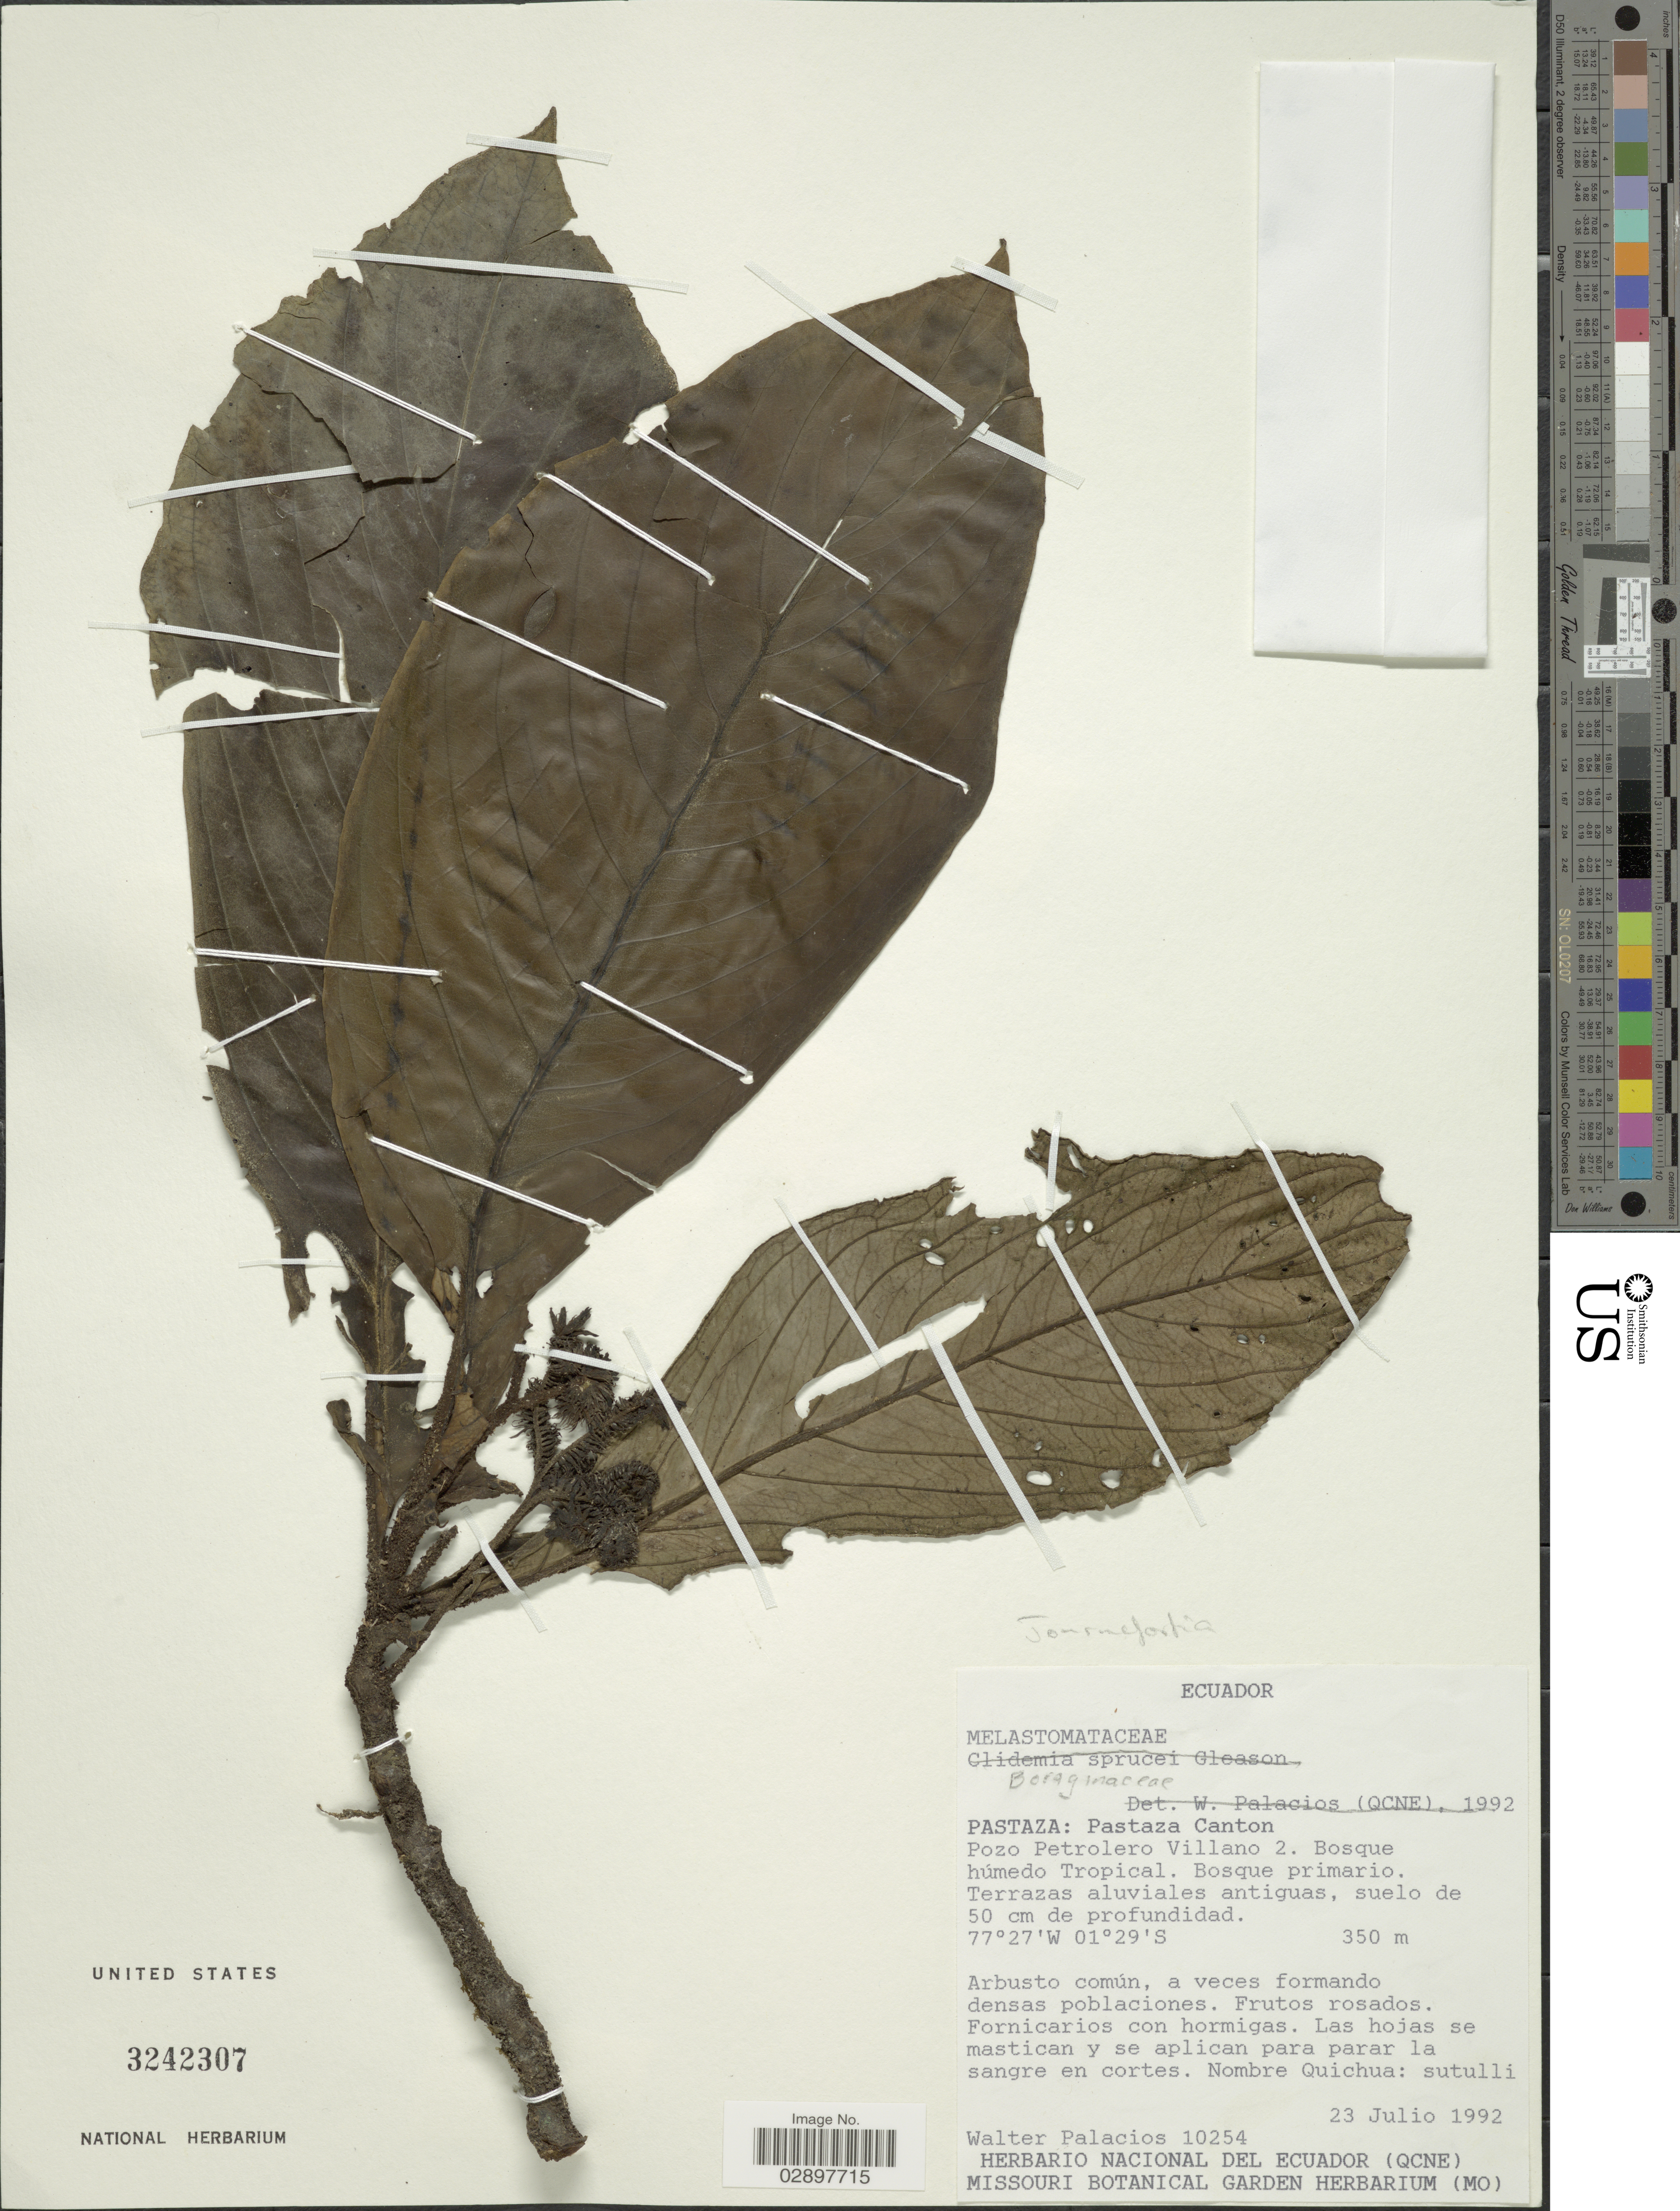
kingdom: Plantae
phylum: Tracheophyta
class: Magnoliopsida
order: Boraginales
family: Heliotropiaceae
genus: Tournefortia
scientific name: Tournefortia sp.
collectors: W. Palacios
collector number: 10254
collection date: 1992-07-23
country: Ecuador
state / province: Pastaza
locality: Pastaza Canton. Pozo Petrolero Villano 2.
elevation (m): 350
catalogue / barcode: US 3242307